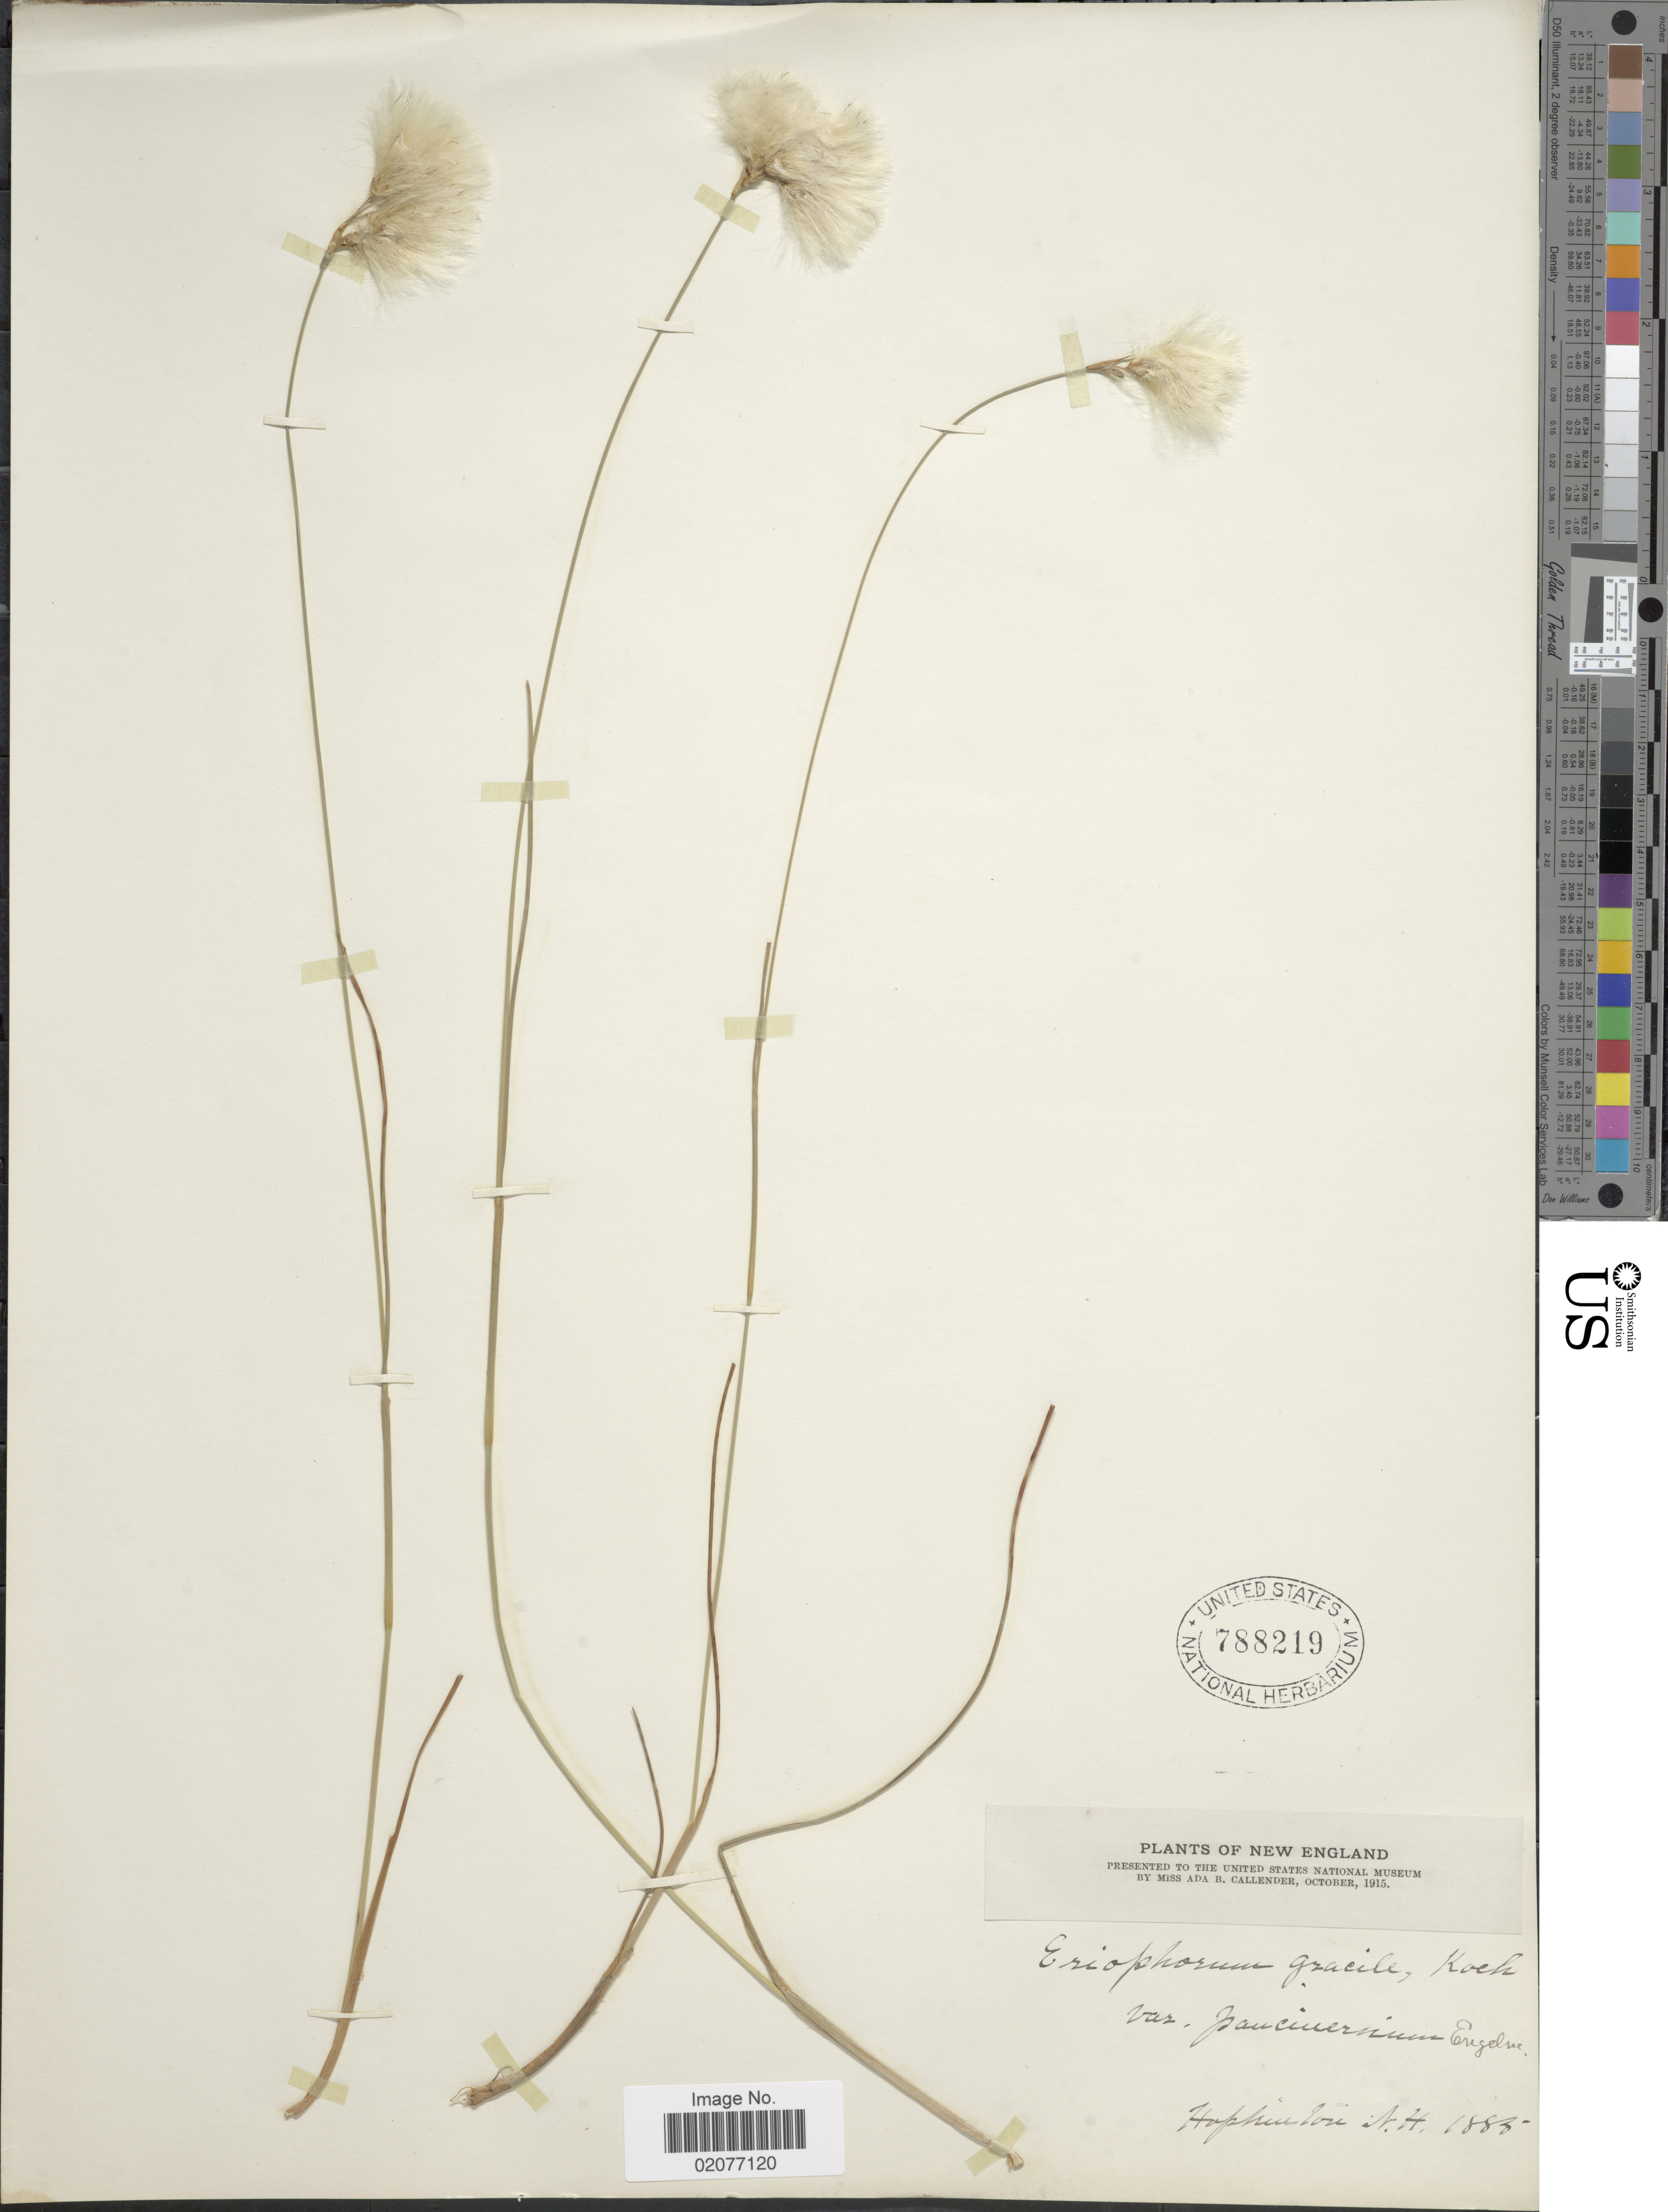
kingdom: Plantae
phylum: Tracheophyta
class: Liliopsida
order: Poales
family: Cyperaceae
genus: Eriophorum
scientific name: Eriophorum gracile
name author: W.D.J. Koch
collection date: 1885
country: United States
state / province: New Hampshire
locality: Hopkinton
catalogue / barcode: US 788219